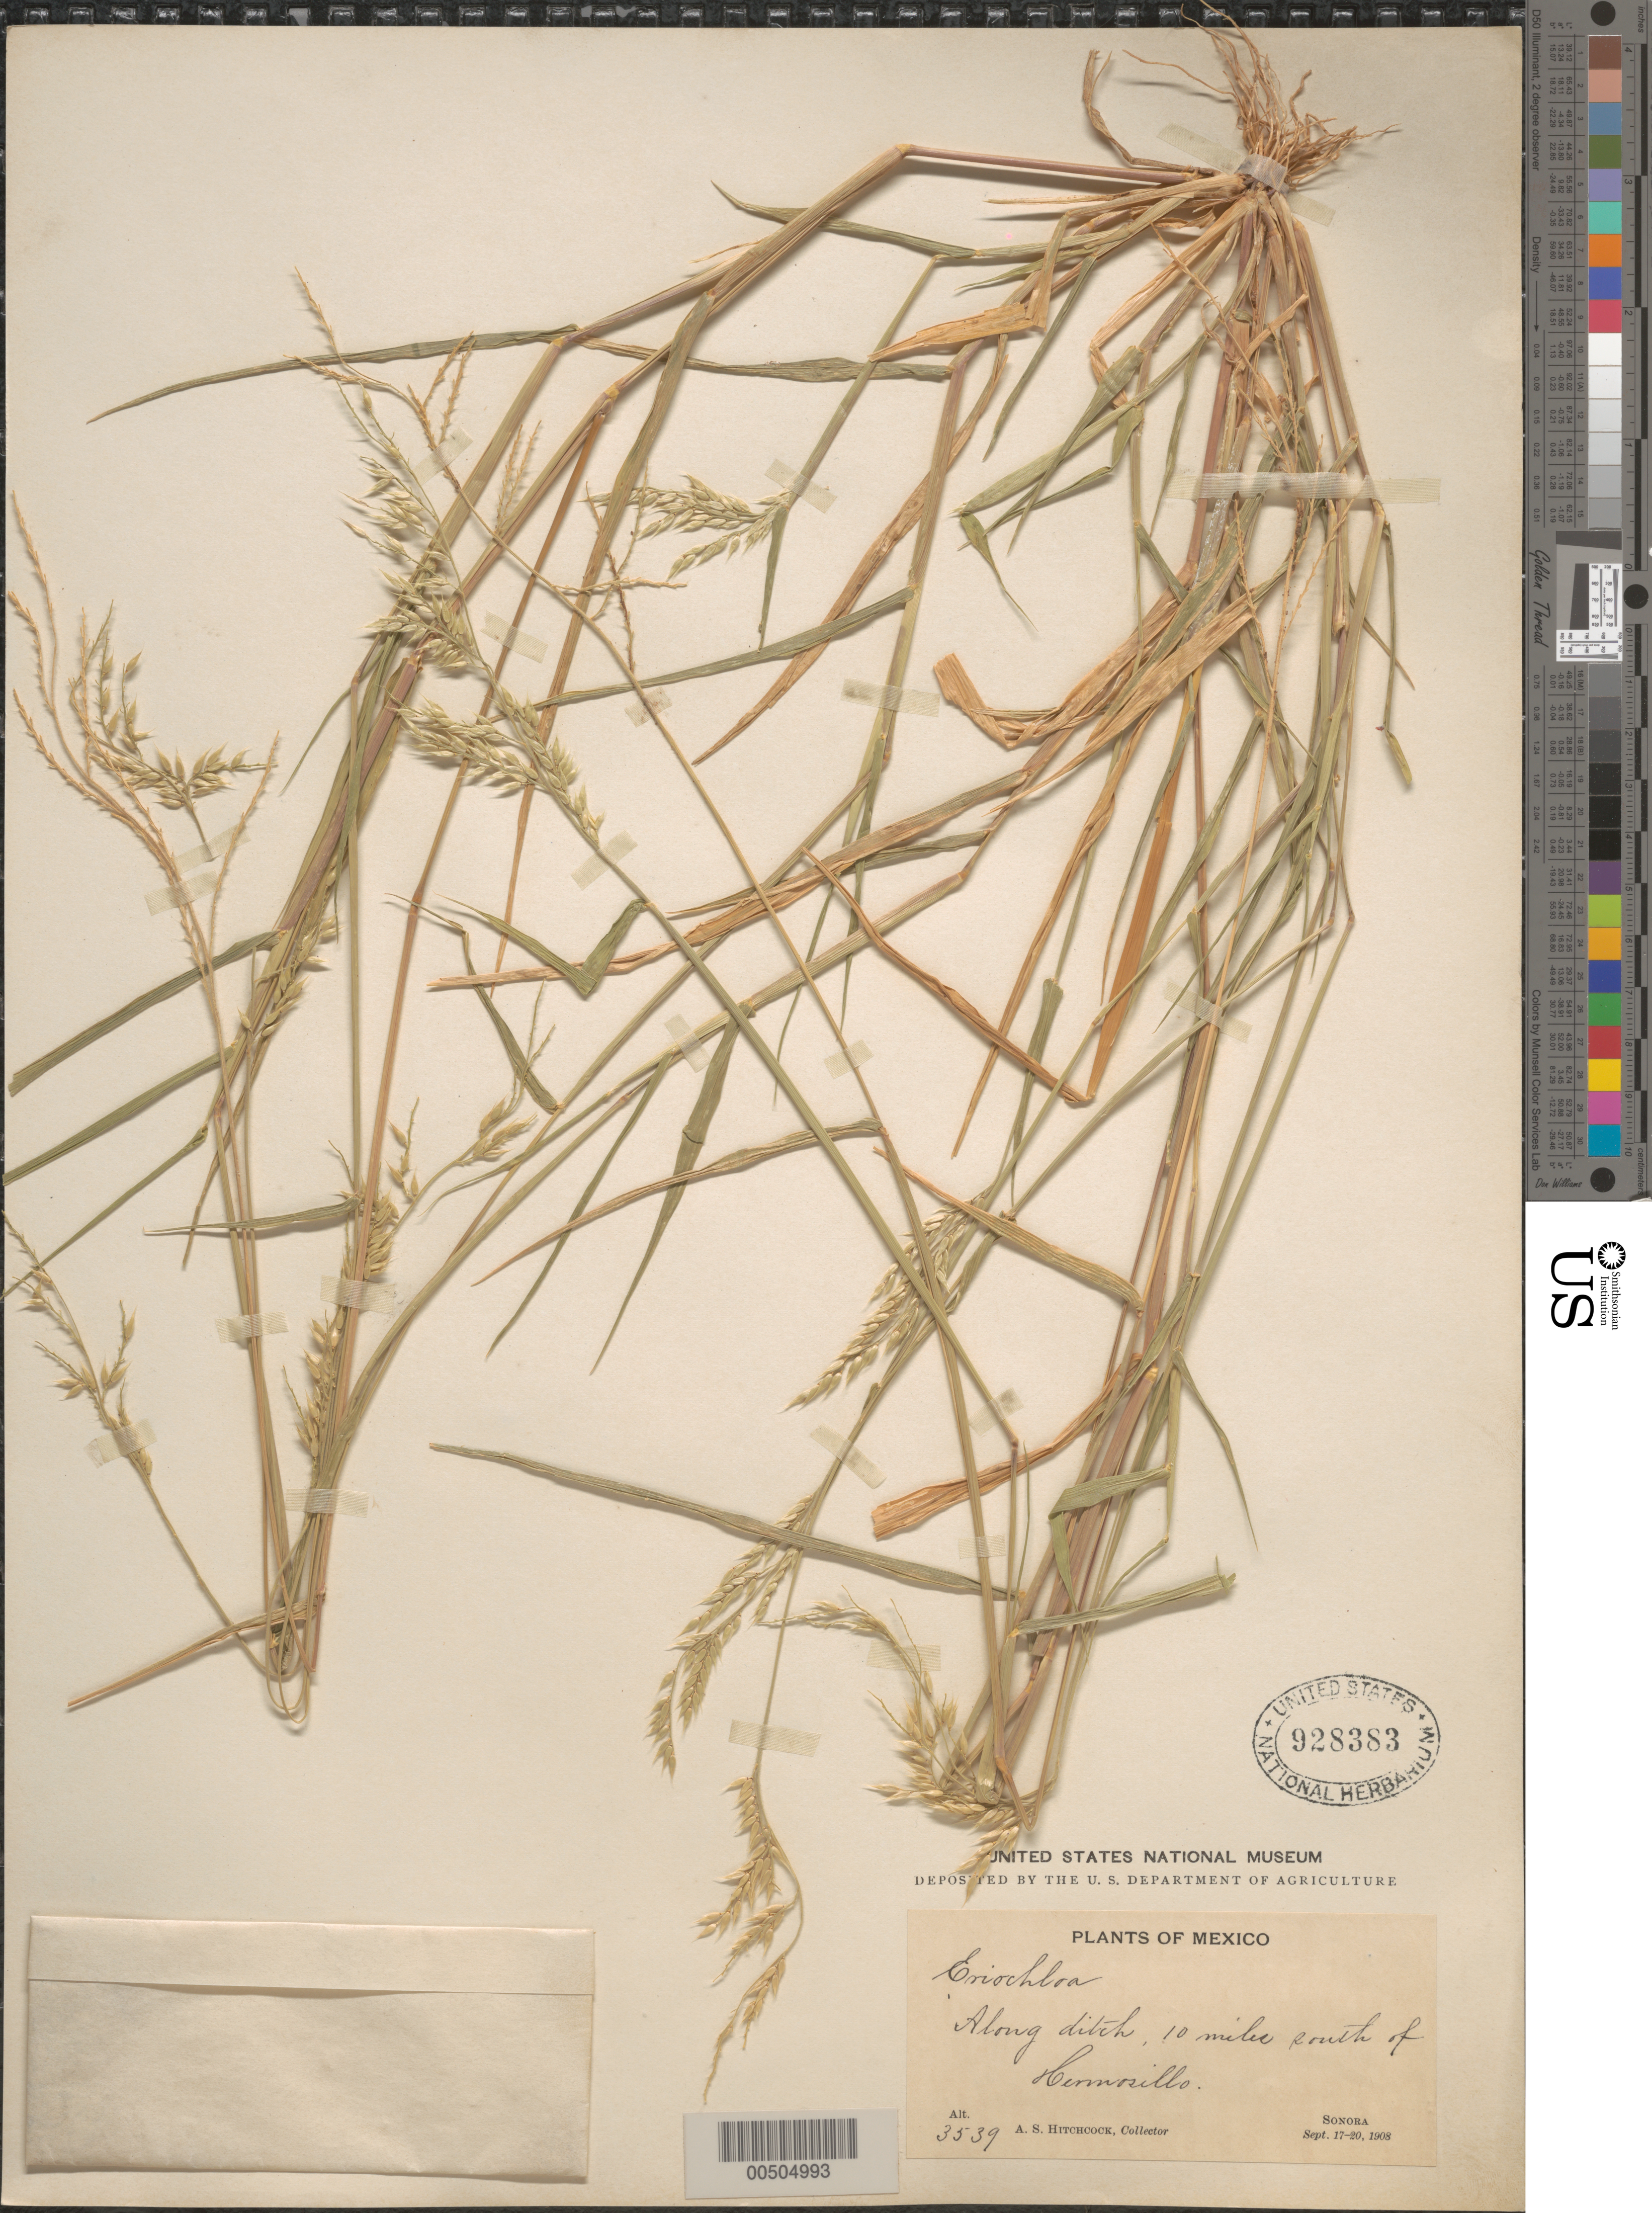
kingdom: Plantae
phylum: Tracheophyta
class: Liliopsida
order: Poales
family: Poaceae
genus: Eriochloa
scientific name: Eriochloa aristata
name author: Vasey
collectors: A. S. Hitchcock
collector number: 3539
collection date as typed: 17 Sep 1908 to 20 Sep 1908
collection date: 1908-09-17/1908-09-20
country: Mexico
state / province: Sonora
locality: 10 mi S of Hermosillo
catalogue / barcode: US 928383